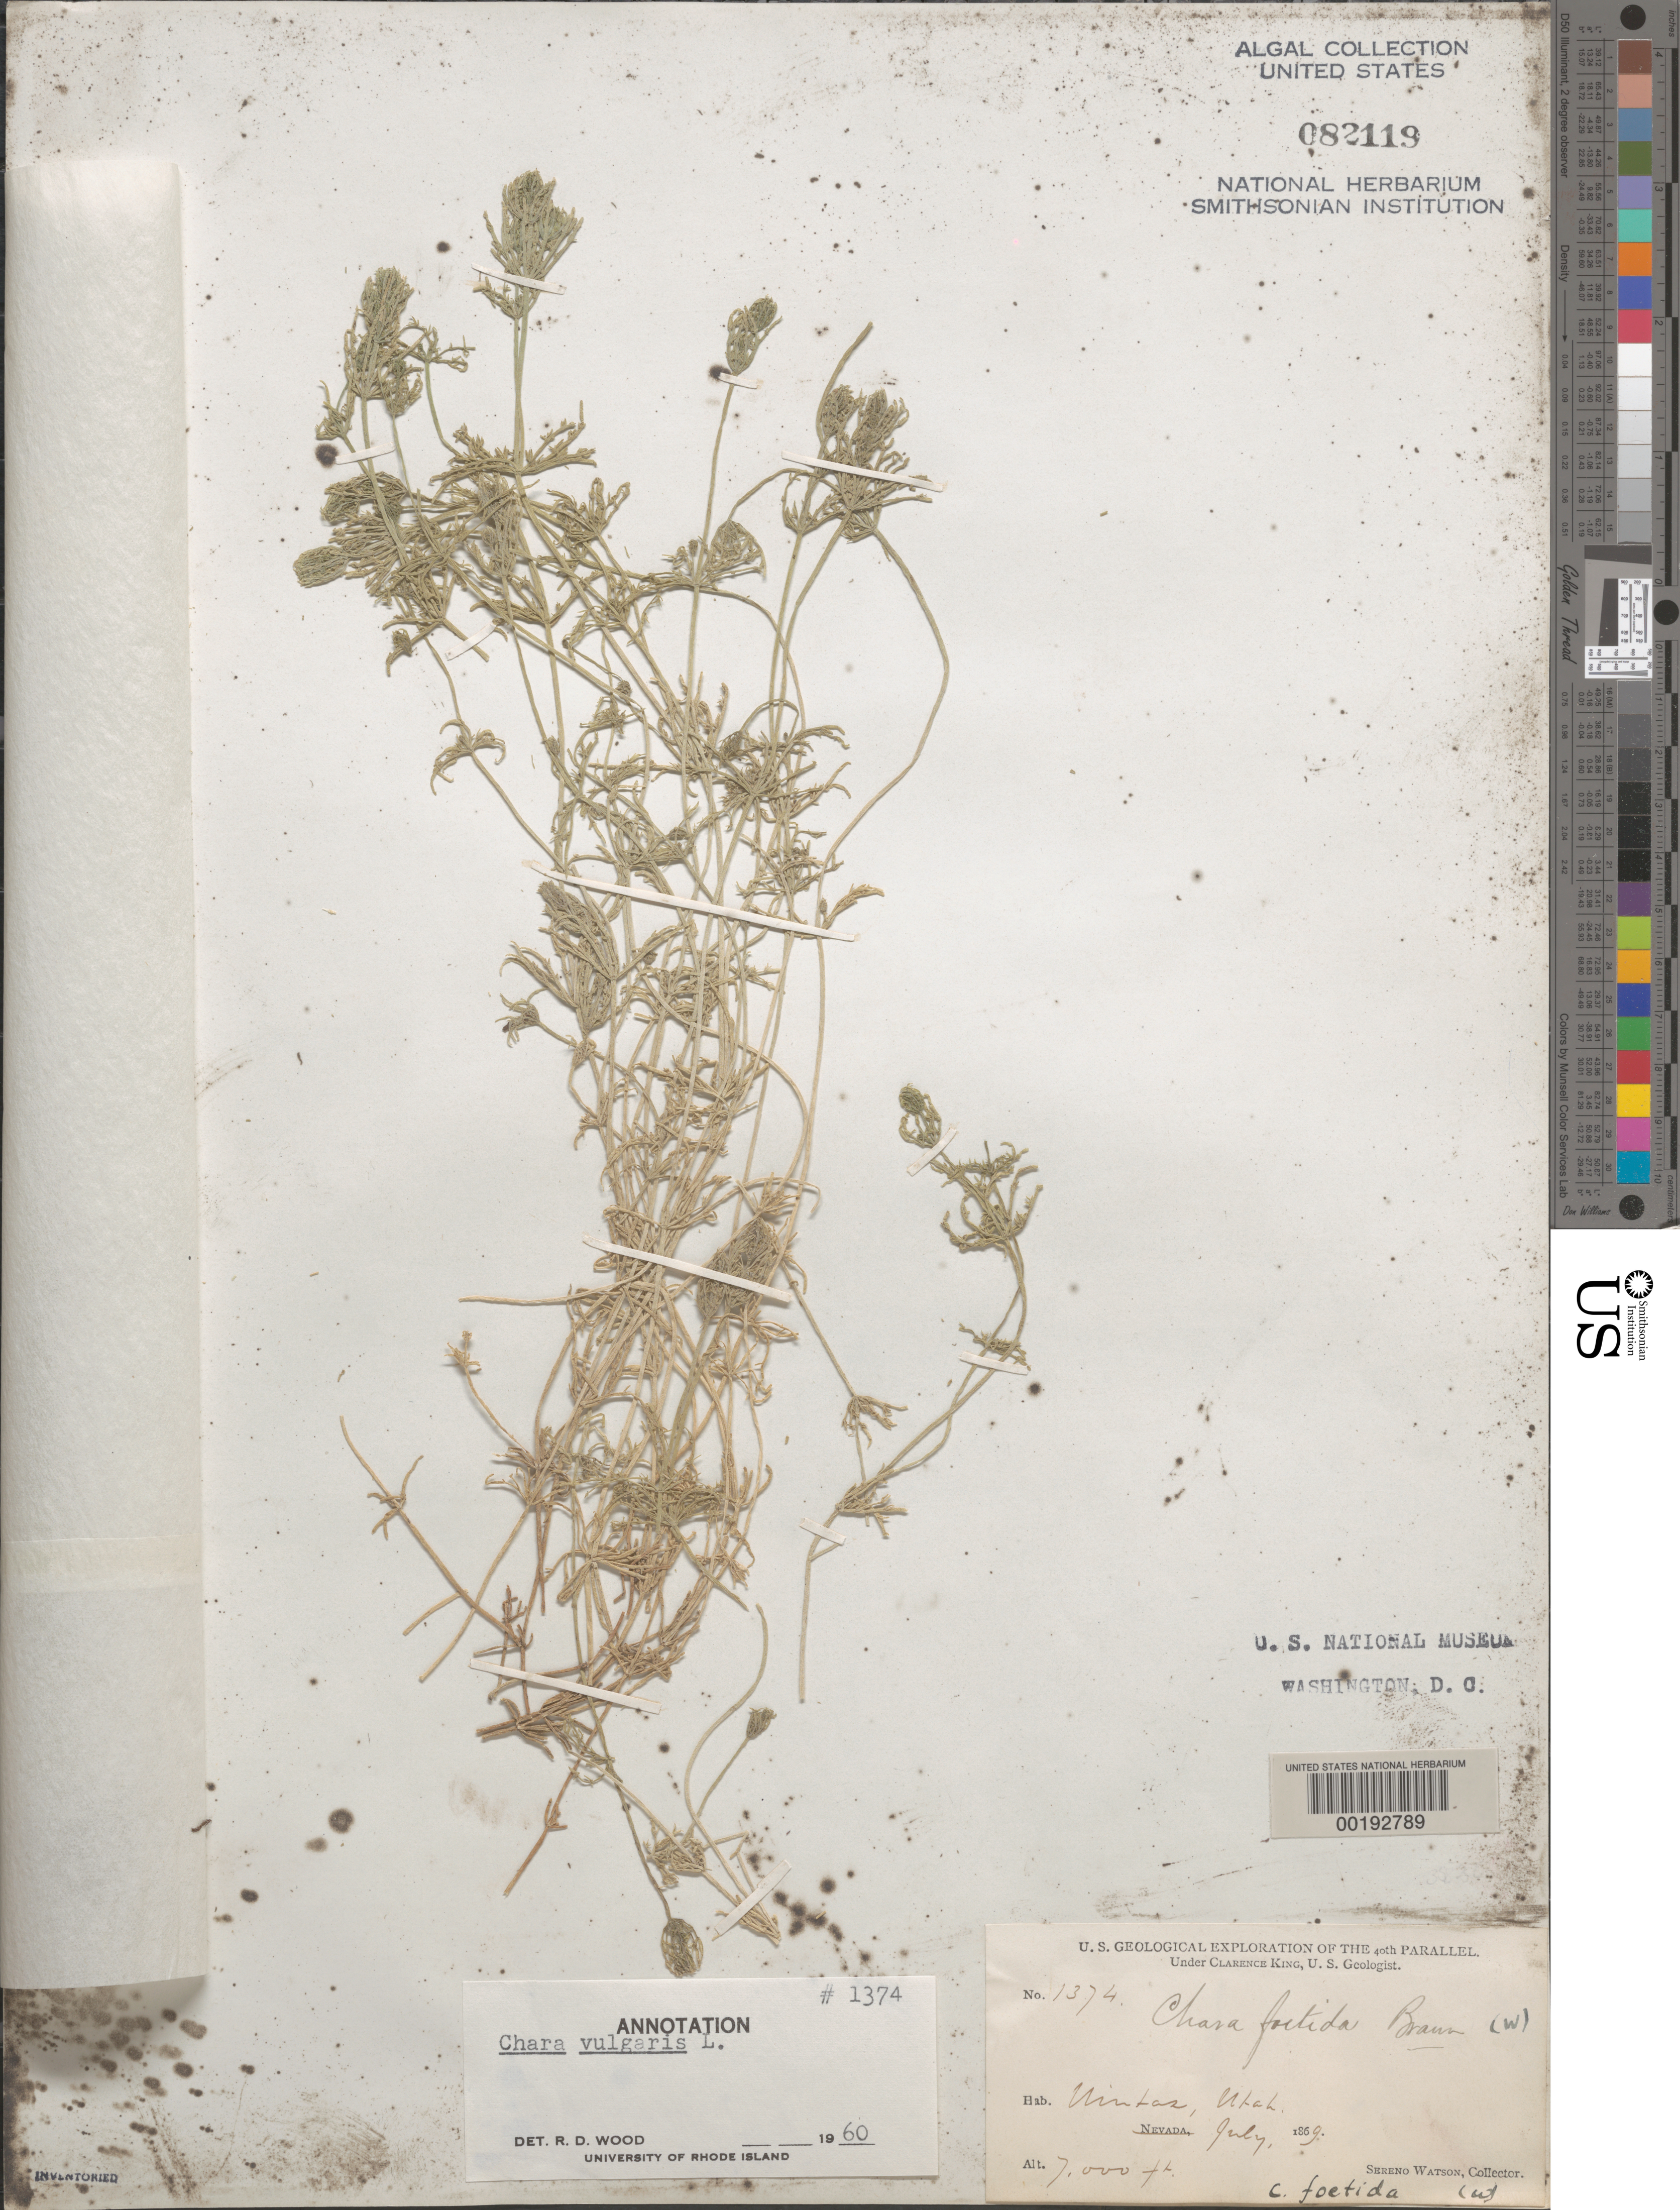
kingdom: Plantae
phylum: Charophyta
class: Charophyceae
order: Charales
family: Characeae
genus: Chara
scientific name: Chara vulgaris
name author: L.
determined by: Wood, R. D.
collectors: S. Watson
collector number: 1374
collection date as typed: Jul 1869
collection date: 1869-07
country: United States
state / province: Utah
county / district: Weber County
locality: Uintah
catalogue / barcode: US 82119